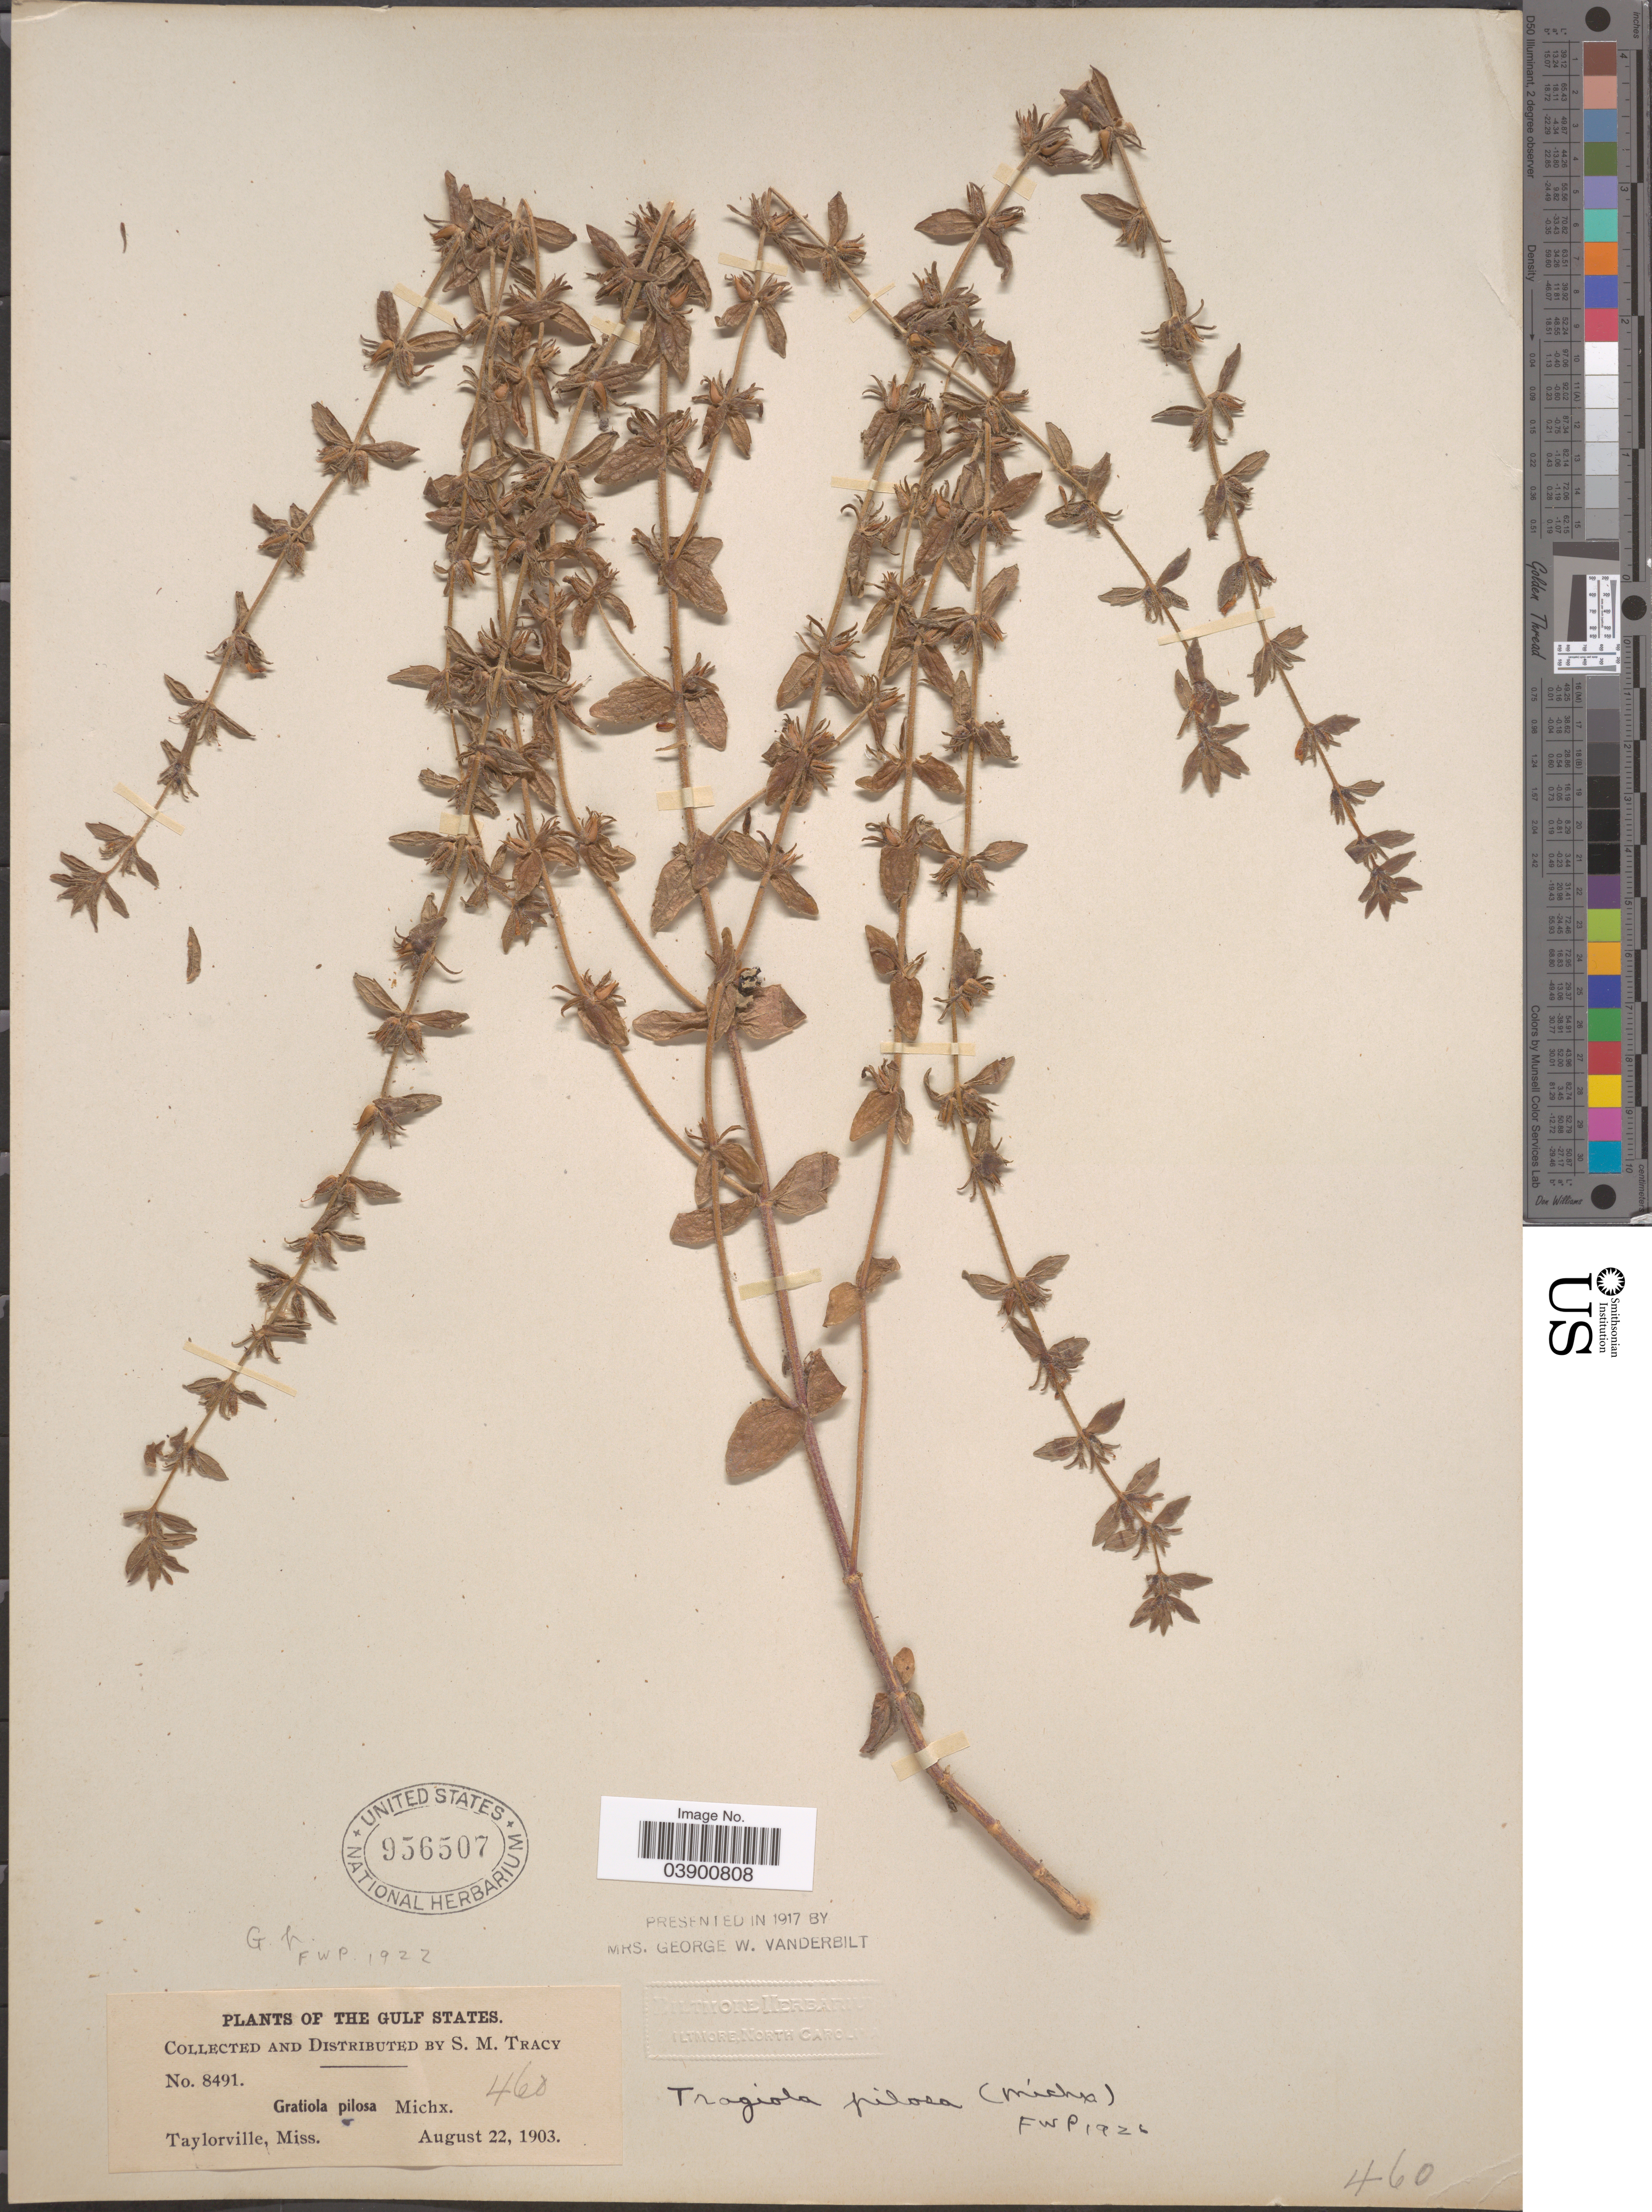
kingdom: Plantae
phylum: Tracheophyta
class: Magnoliopsida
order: Lamiales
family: Plantaginaceae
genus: Gratiola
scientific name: Gratiola pilosa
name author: Michx.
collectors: S. M. Tracy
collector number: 8491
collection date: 1903-08-22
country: United States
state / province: Mississippi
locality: The Gulf States. Taylorville.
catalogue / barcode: US 956507